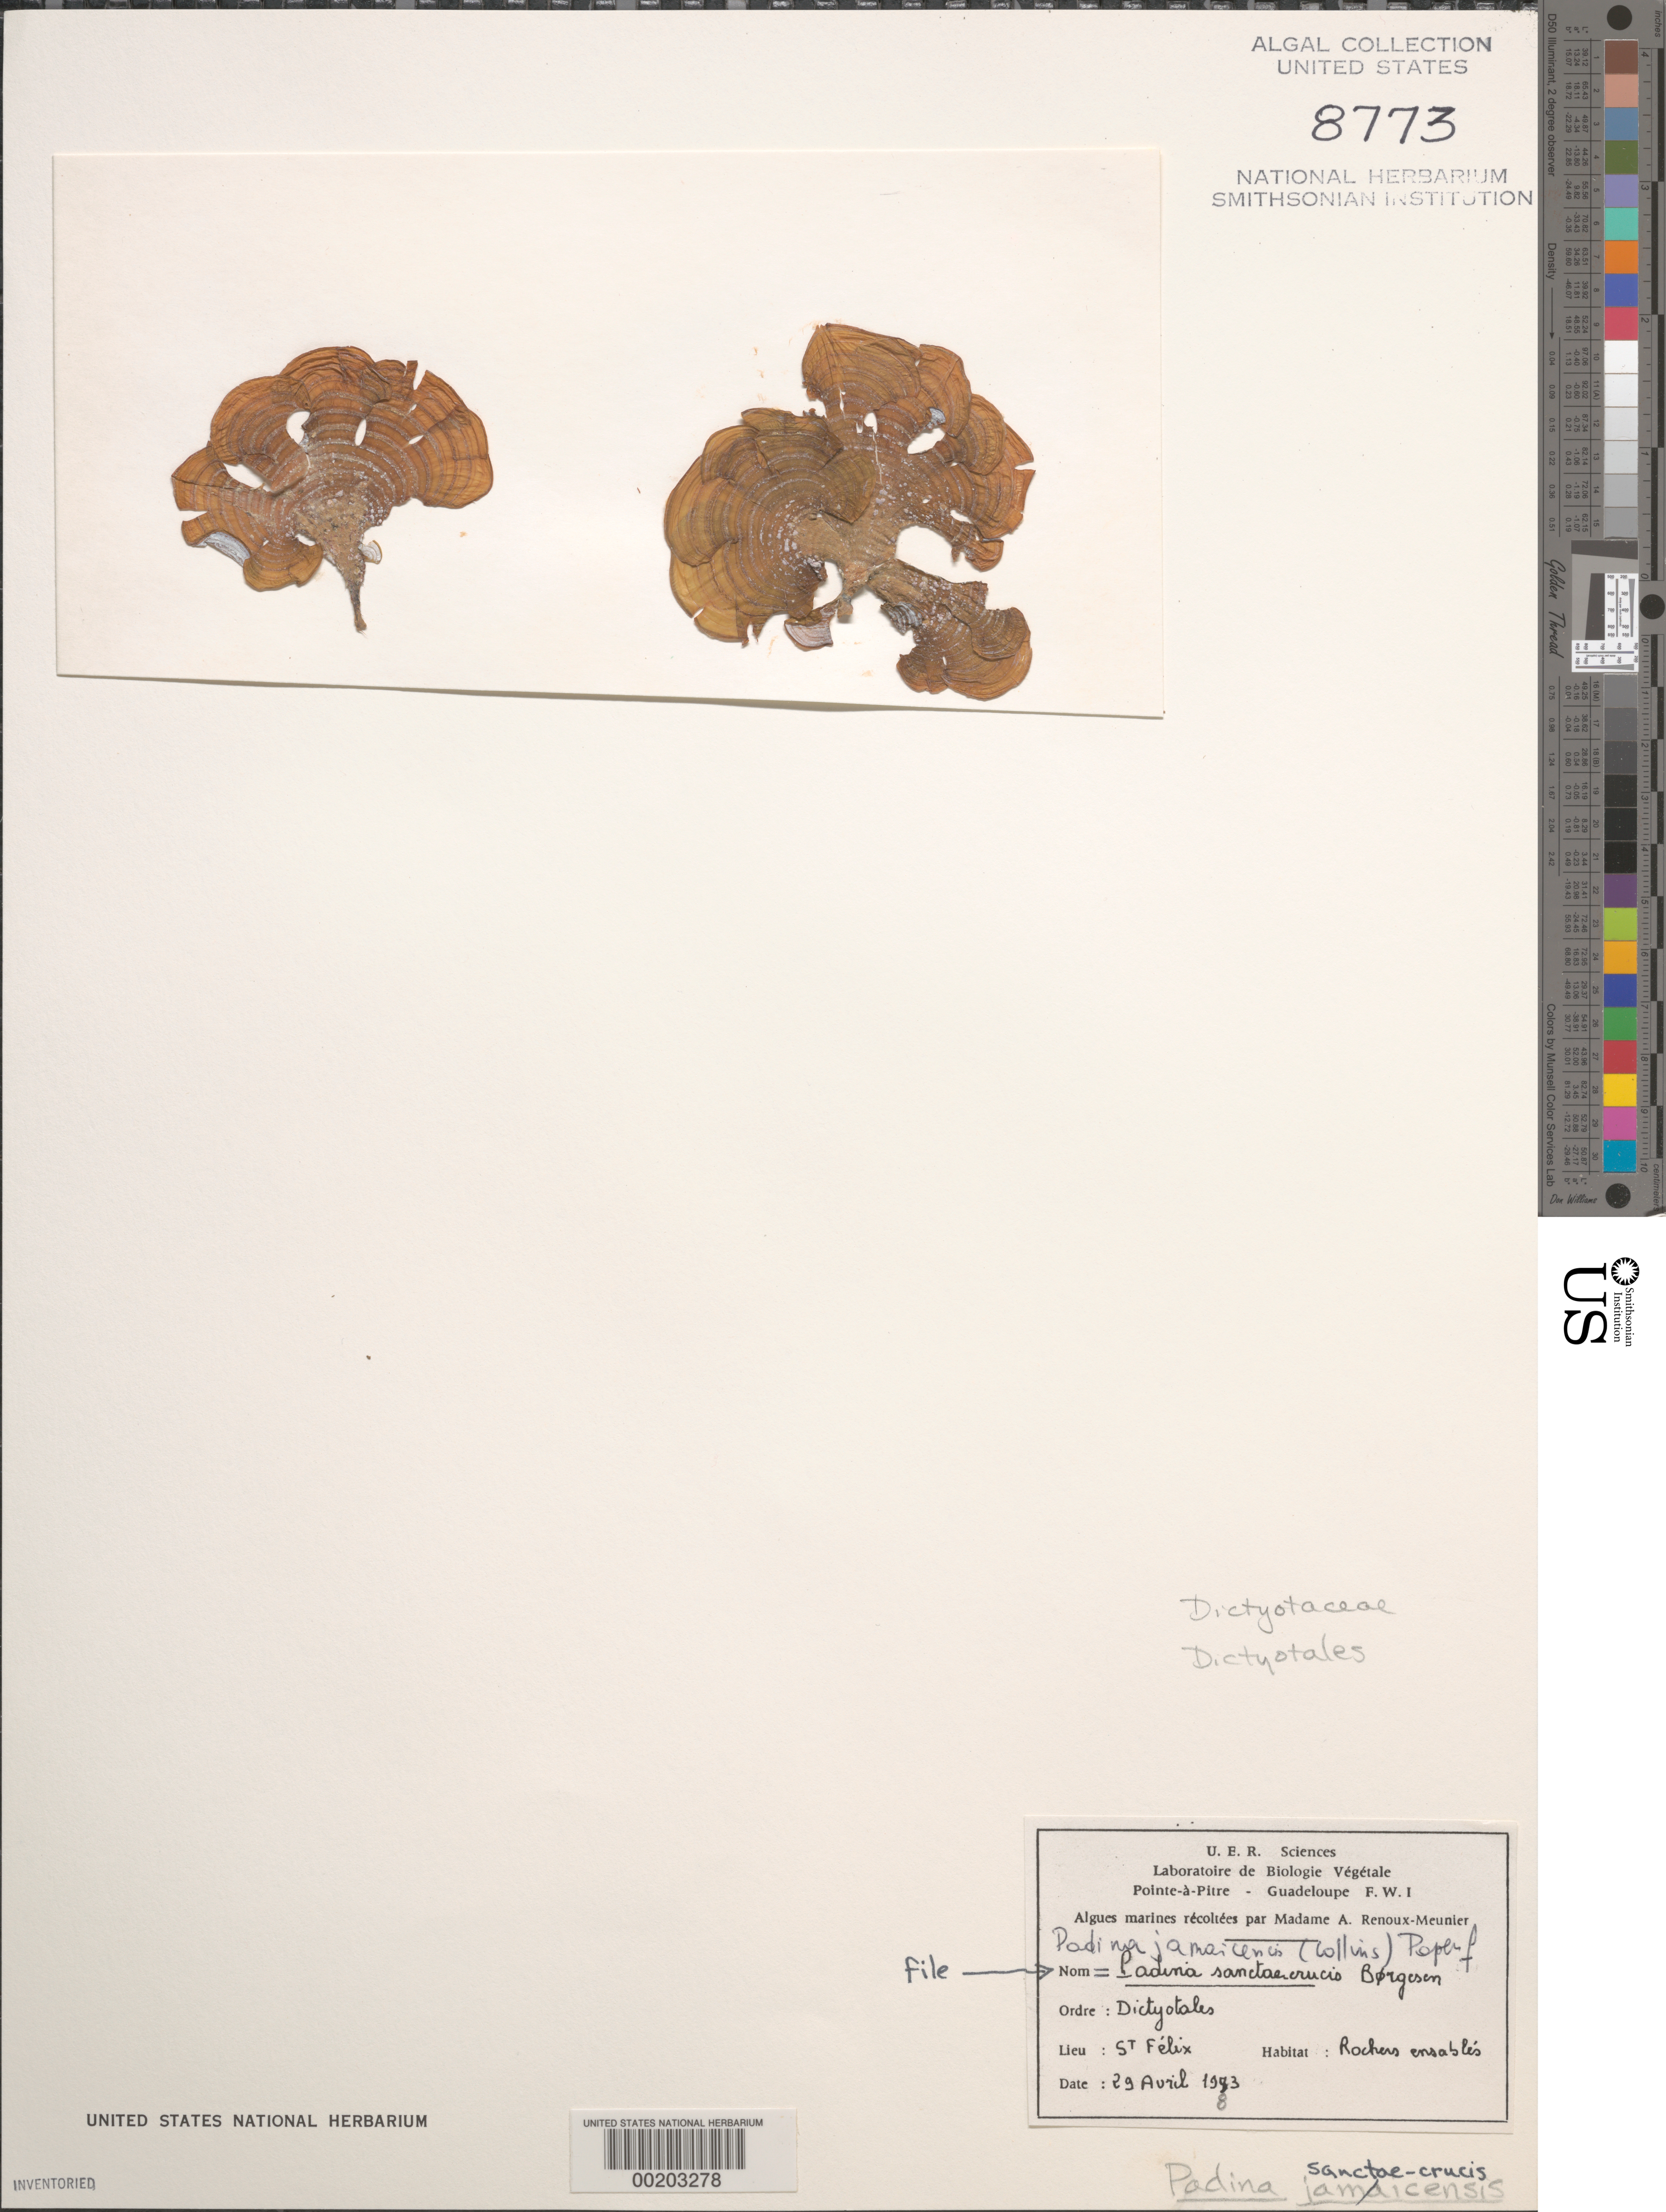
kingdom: Chromista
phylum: Ochrophyta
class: Phaeophyceae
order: Dictyotales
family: Dictyotaceae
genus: Padina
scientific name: Padina sanctae-crucis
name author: Børgesen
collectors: A. Renoux-Meunier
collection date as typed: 29 Apr 1983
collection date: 1983-04-29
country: Guadeloupe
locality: St. Felix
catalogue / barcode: US 8773